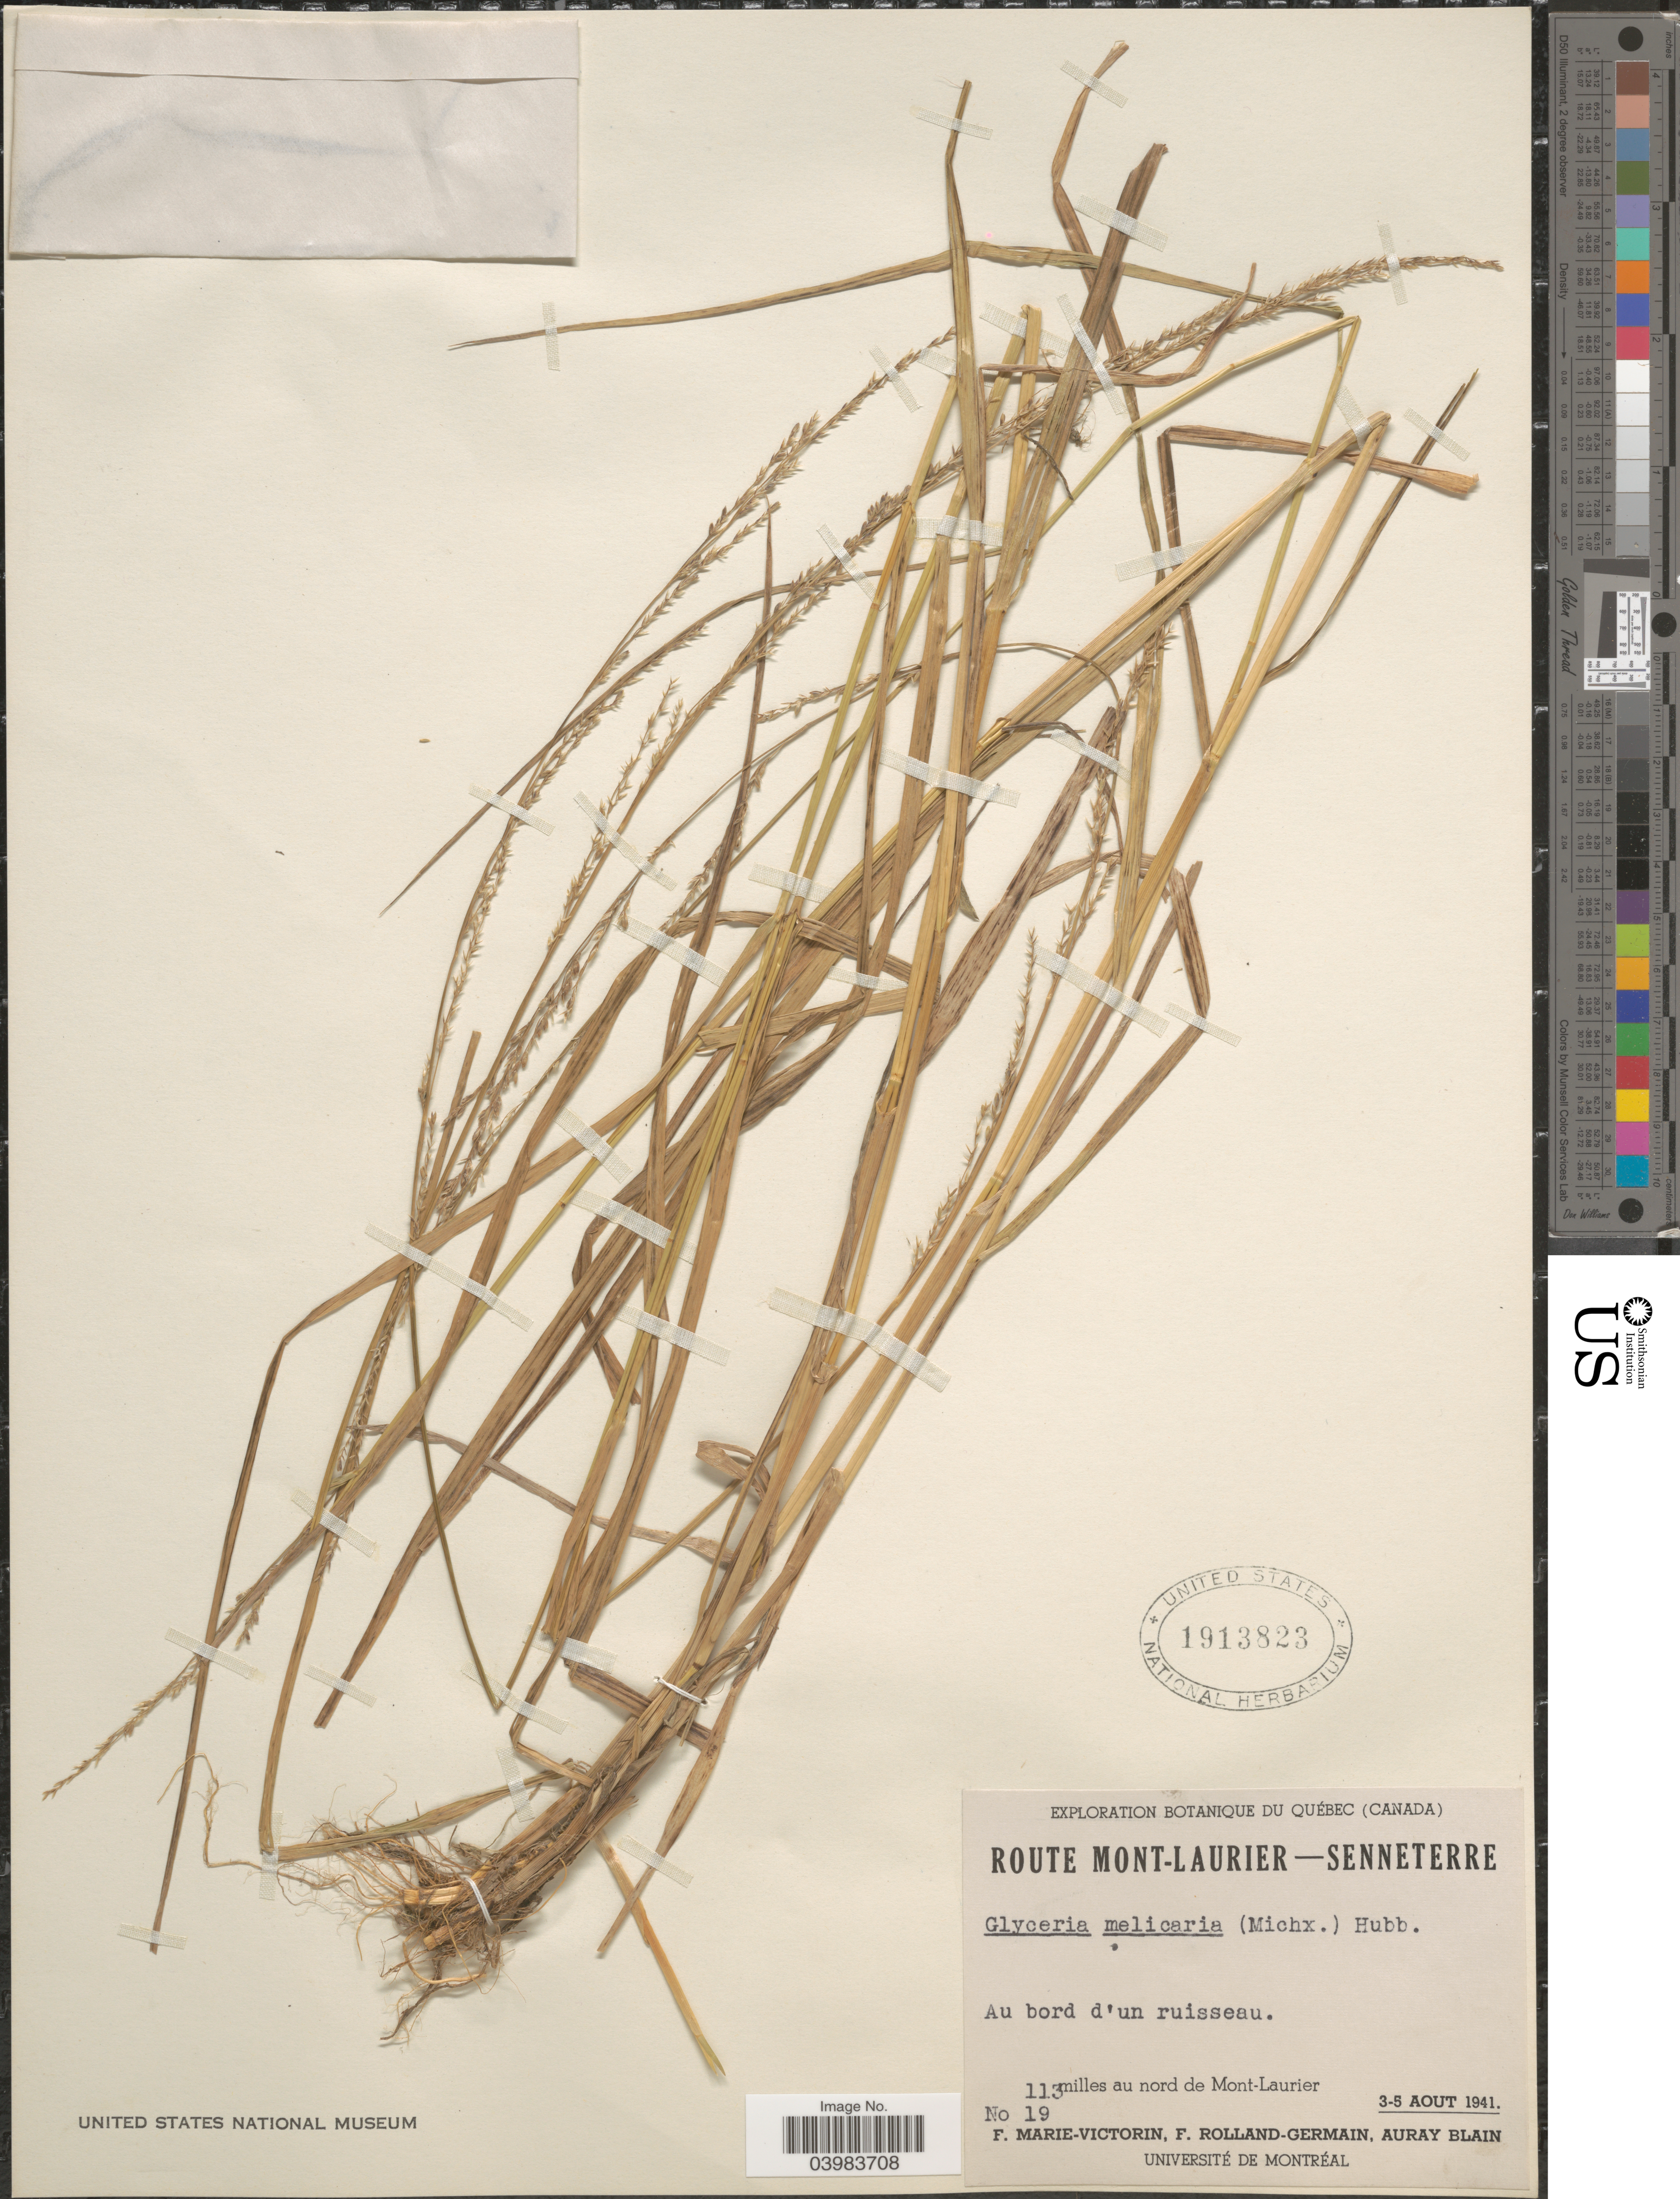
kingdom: Plantae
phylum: Tracheophyta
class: Liliopsida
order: Poales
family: Poaceae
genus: Glyceria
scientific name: Glyceria melicaria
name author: (Michx.) F.T. Hubb.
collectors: F. Marie-Victorin, Rolland-Germain & A. Blain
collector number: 19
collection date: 1941-08-03/1941-08-05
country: Canada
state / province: Quebec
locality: Route Mont-Laurier-Senneterre. 113 milles au nord de Mont-Laurier.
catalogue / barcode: US 1913823